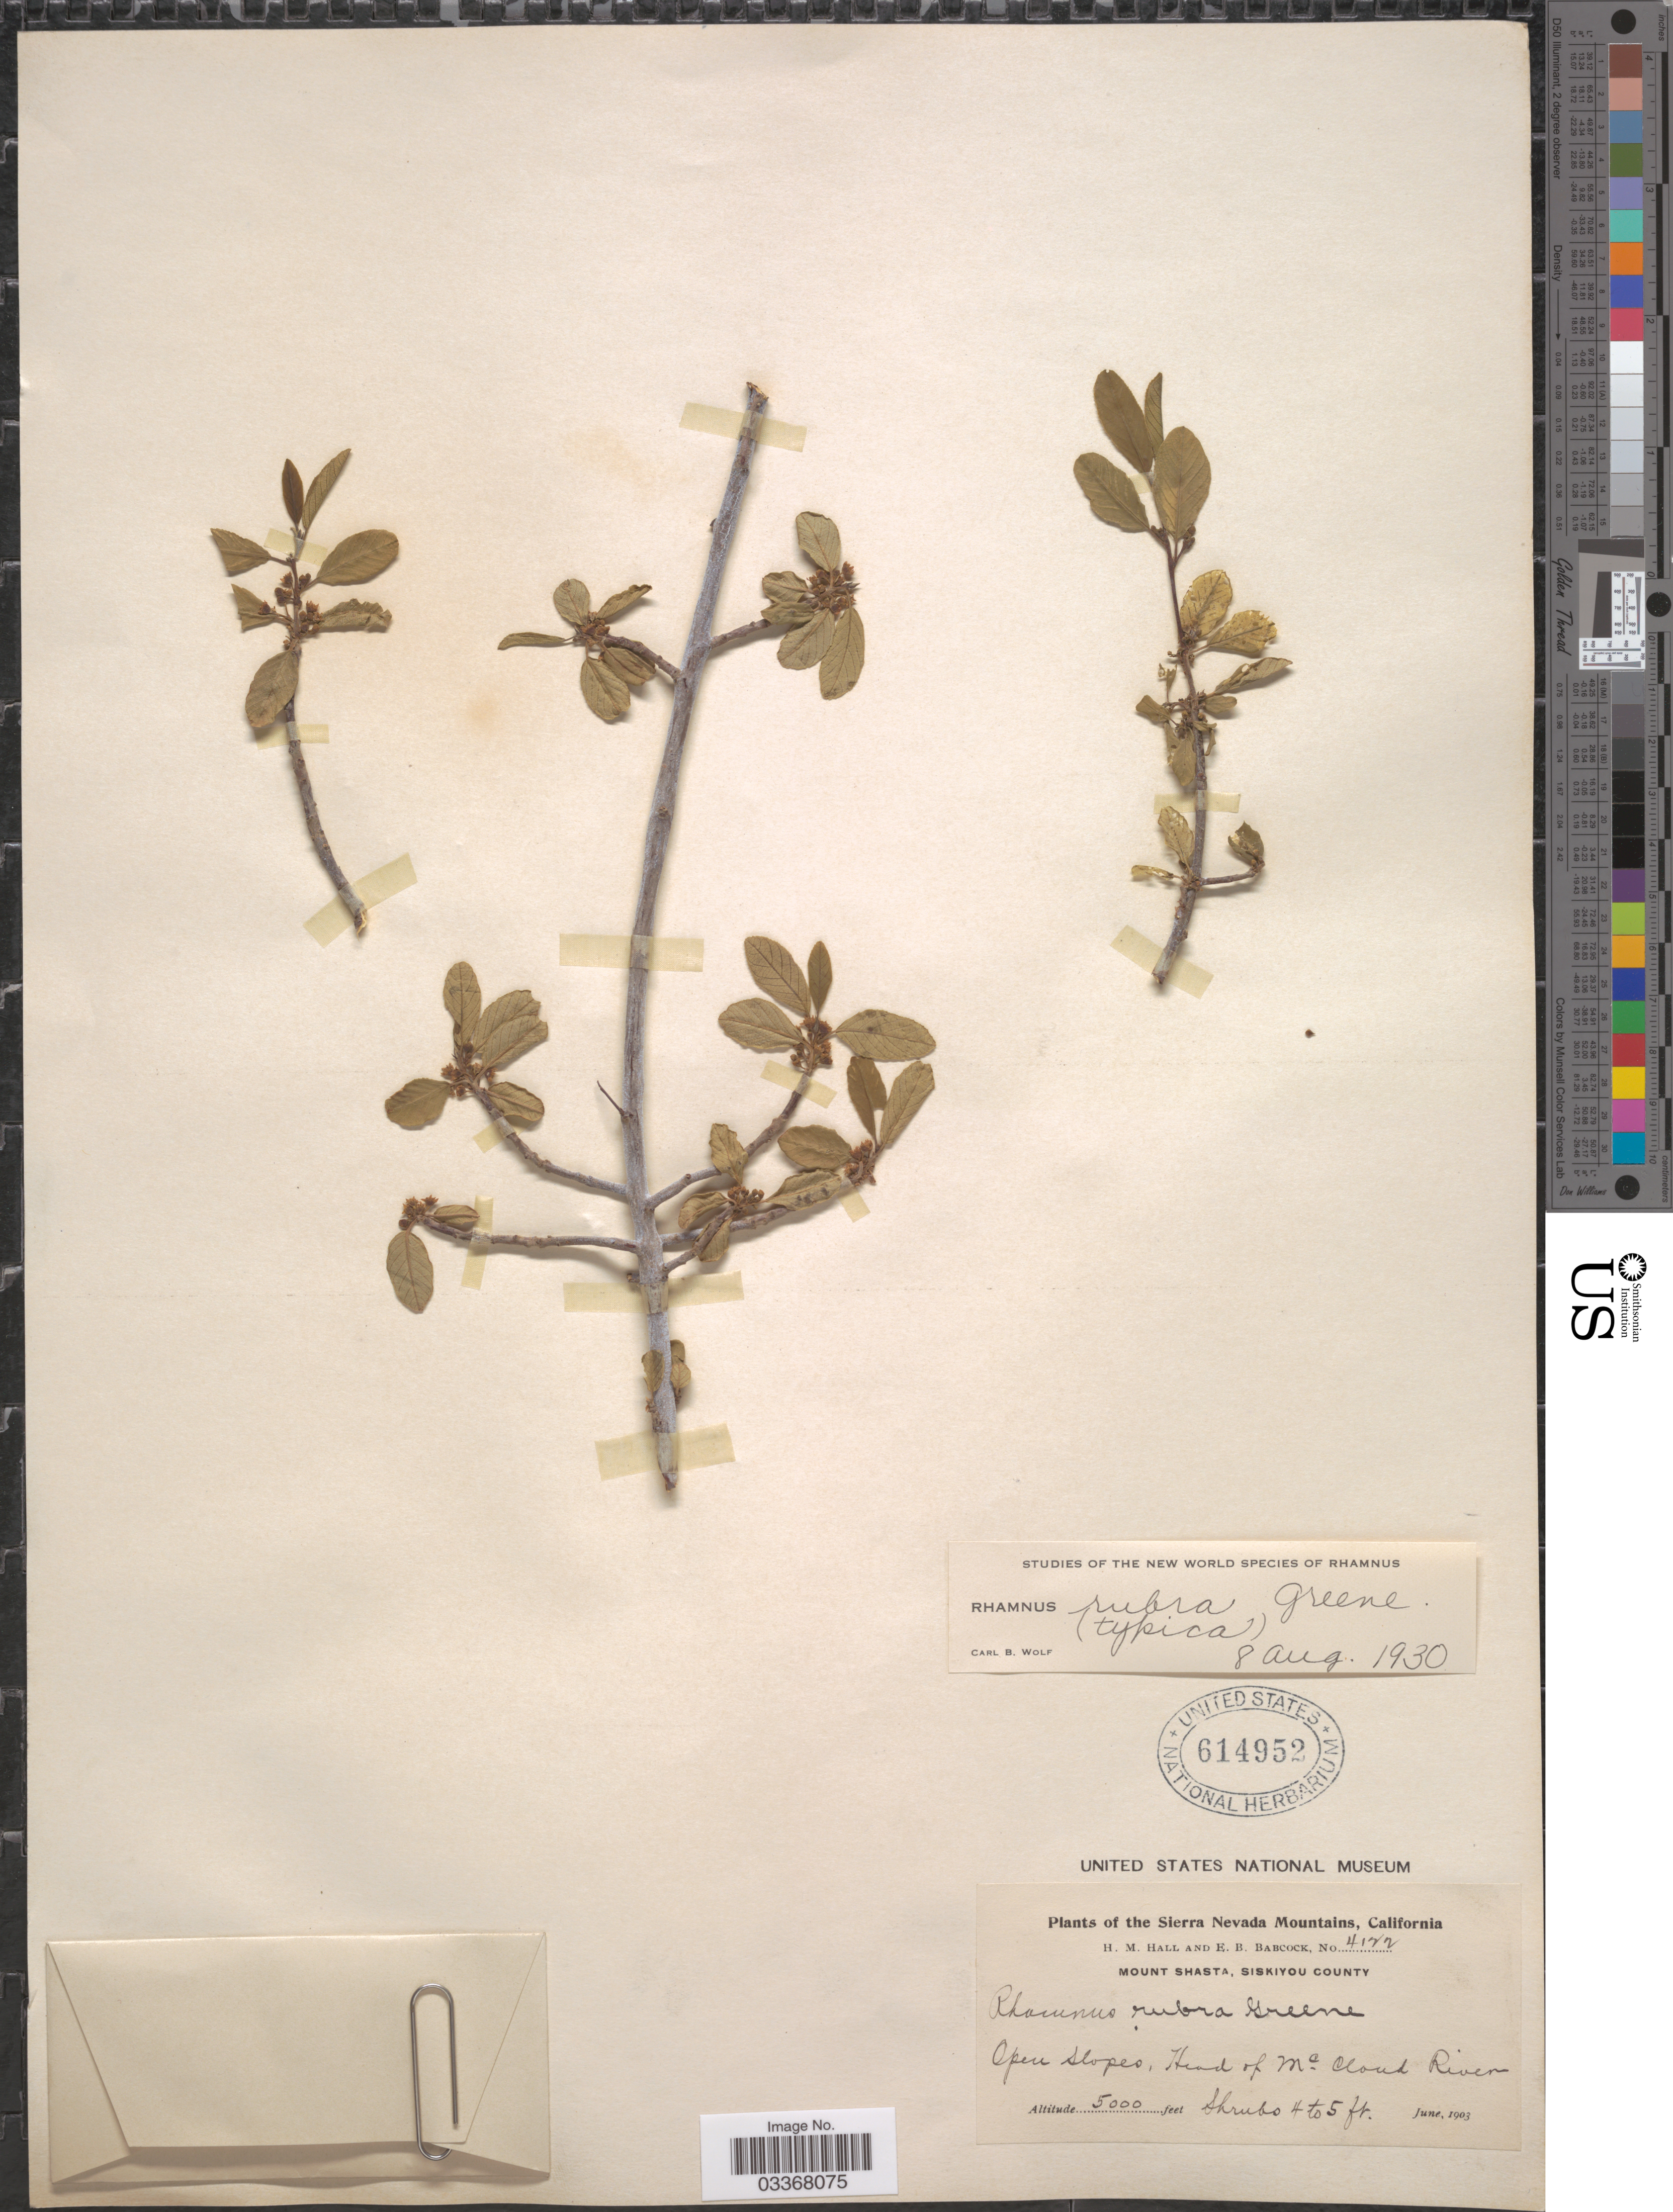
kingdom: Plantae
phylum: Tracheophyta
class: Magnoliopsida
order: Rosales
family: Rhamnaceae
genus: Frangula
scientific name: Frangula rubra subsp. rubra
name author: (Greene) Grubov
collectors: H. M. Hall & E. B. Babcock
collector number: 4122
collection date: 1903-06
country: United States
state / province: California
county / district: Siskiyou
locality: Sierra Nevada Mountains, Mount Shasta, Siskiyou County, Head of McCloud River.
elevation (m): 1524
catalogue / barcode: US 614952